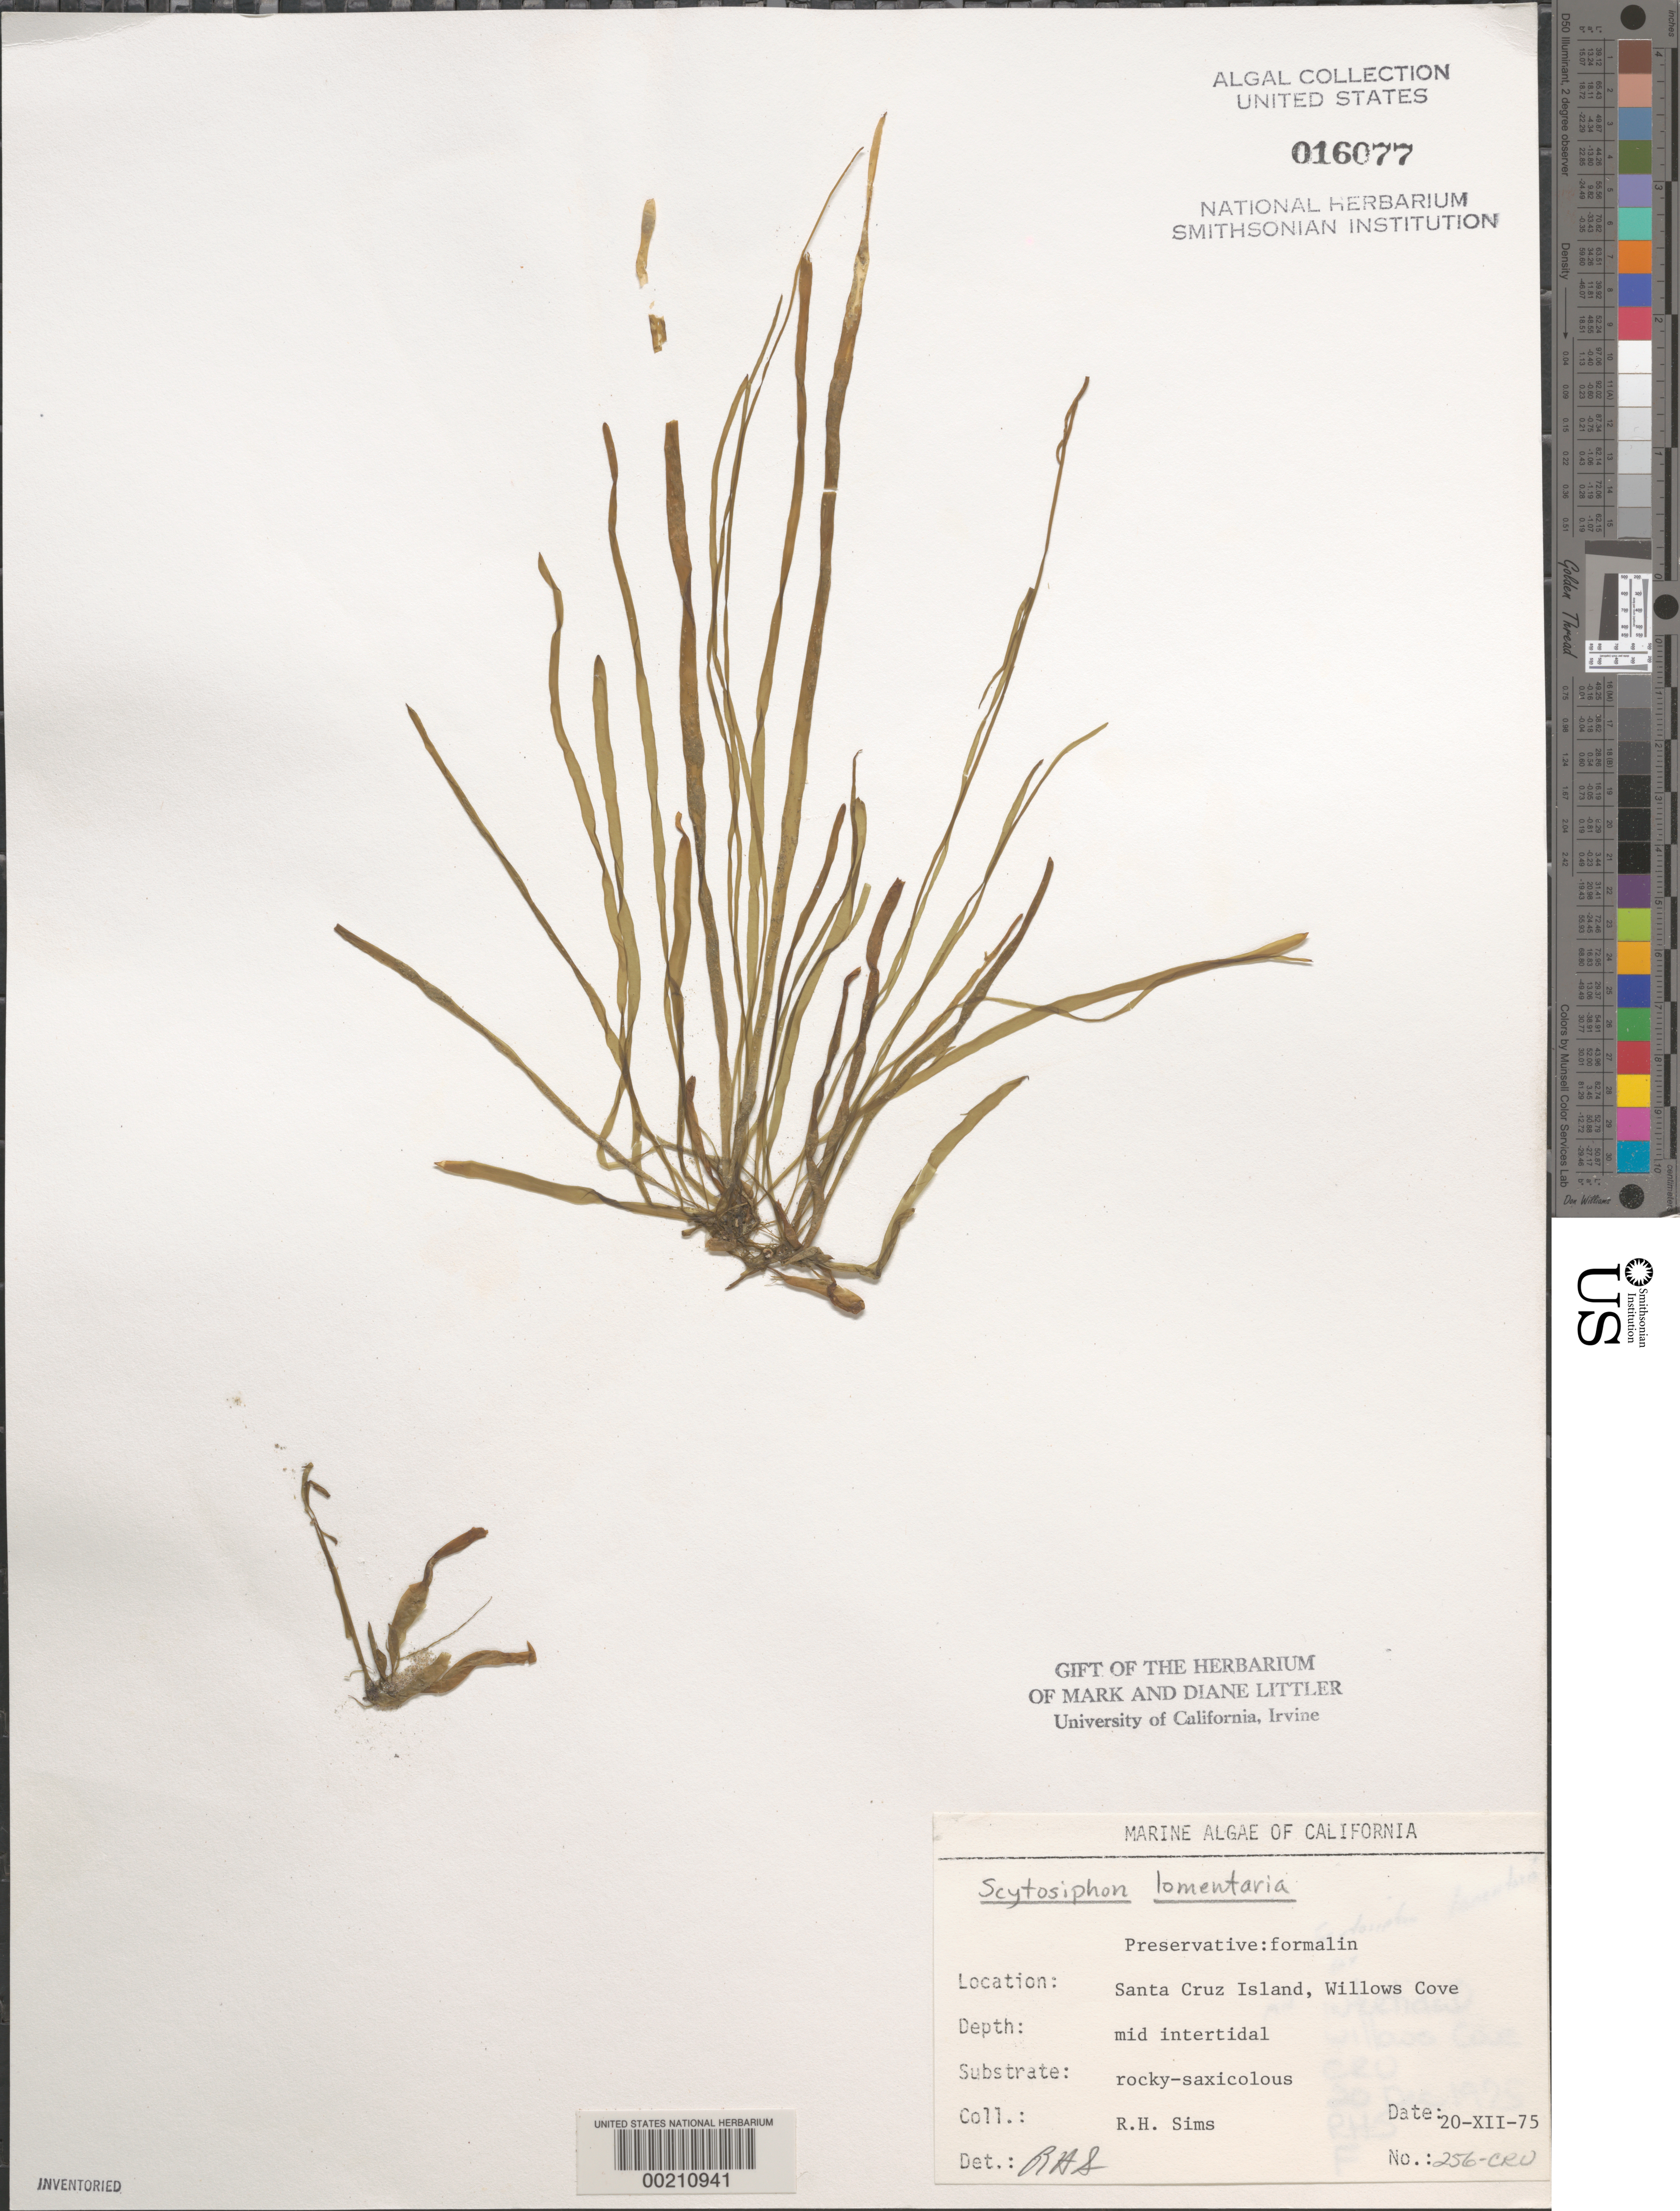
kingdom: Chromista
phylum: Ochrophyta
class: Phaeophyceae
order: Scytosiphonales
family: Scytosiphonaceae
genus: Scytosiphon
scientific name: Scytosiphon lomentaria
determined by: Sims, Robert H.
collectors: R. H. Sims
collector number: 256-cru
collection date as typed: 20 Dec 1975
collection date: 1975-12-20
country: United States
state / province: California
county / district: Santa Barbara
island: Santa Cruz Island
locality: Willows Cove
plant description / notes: BLM-SOCALBIGHT Rocky Intertidal Survey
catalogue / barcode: US 16077